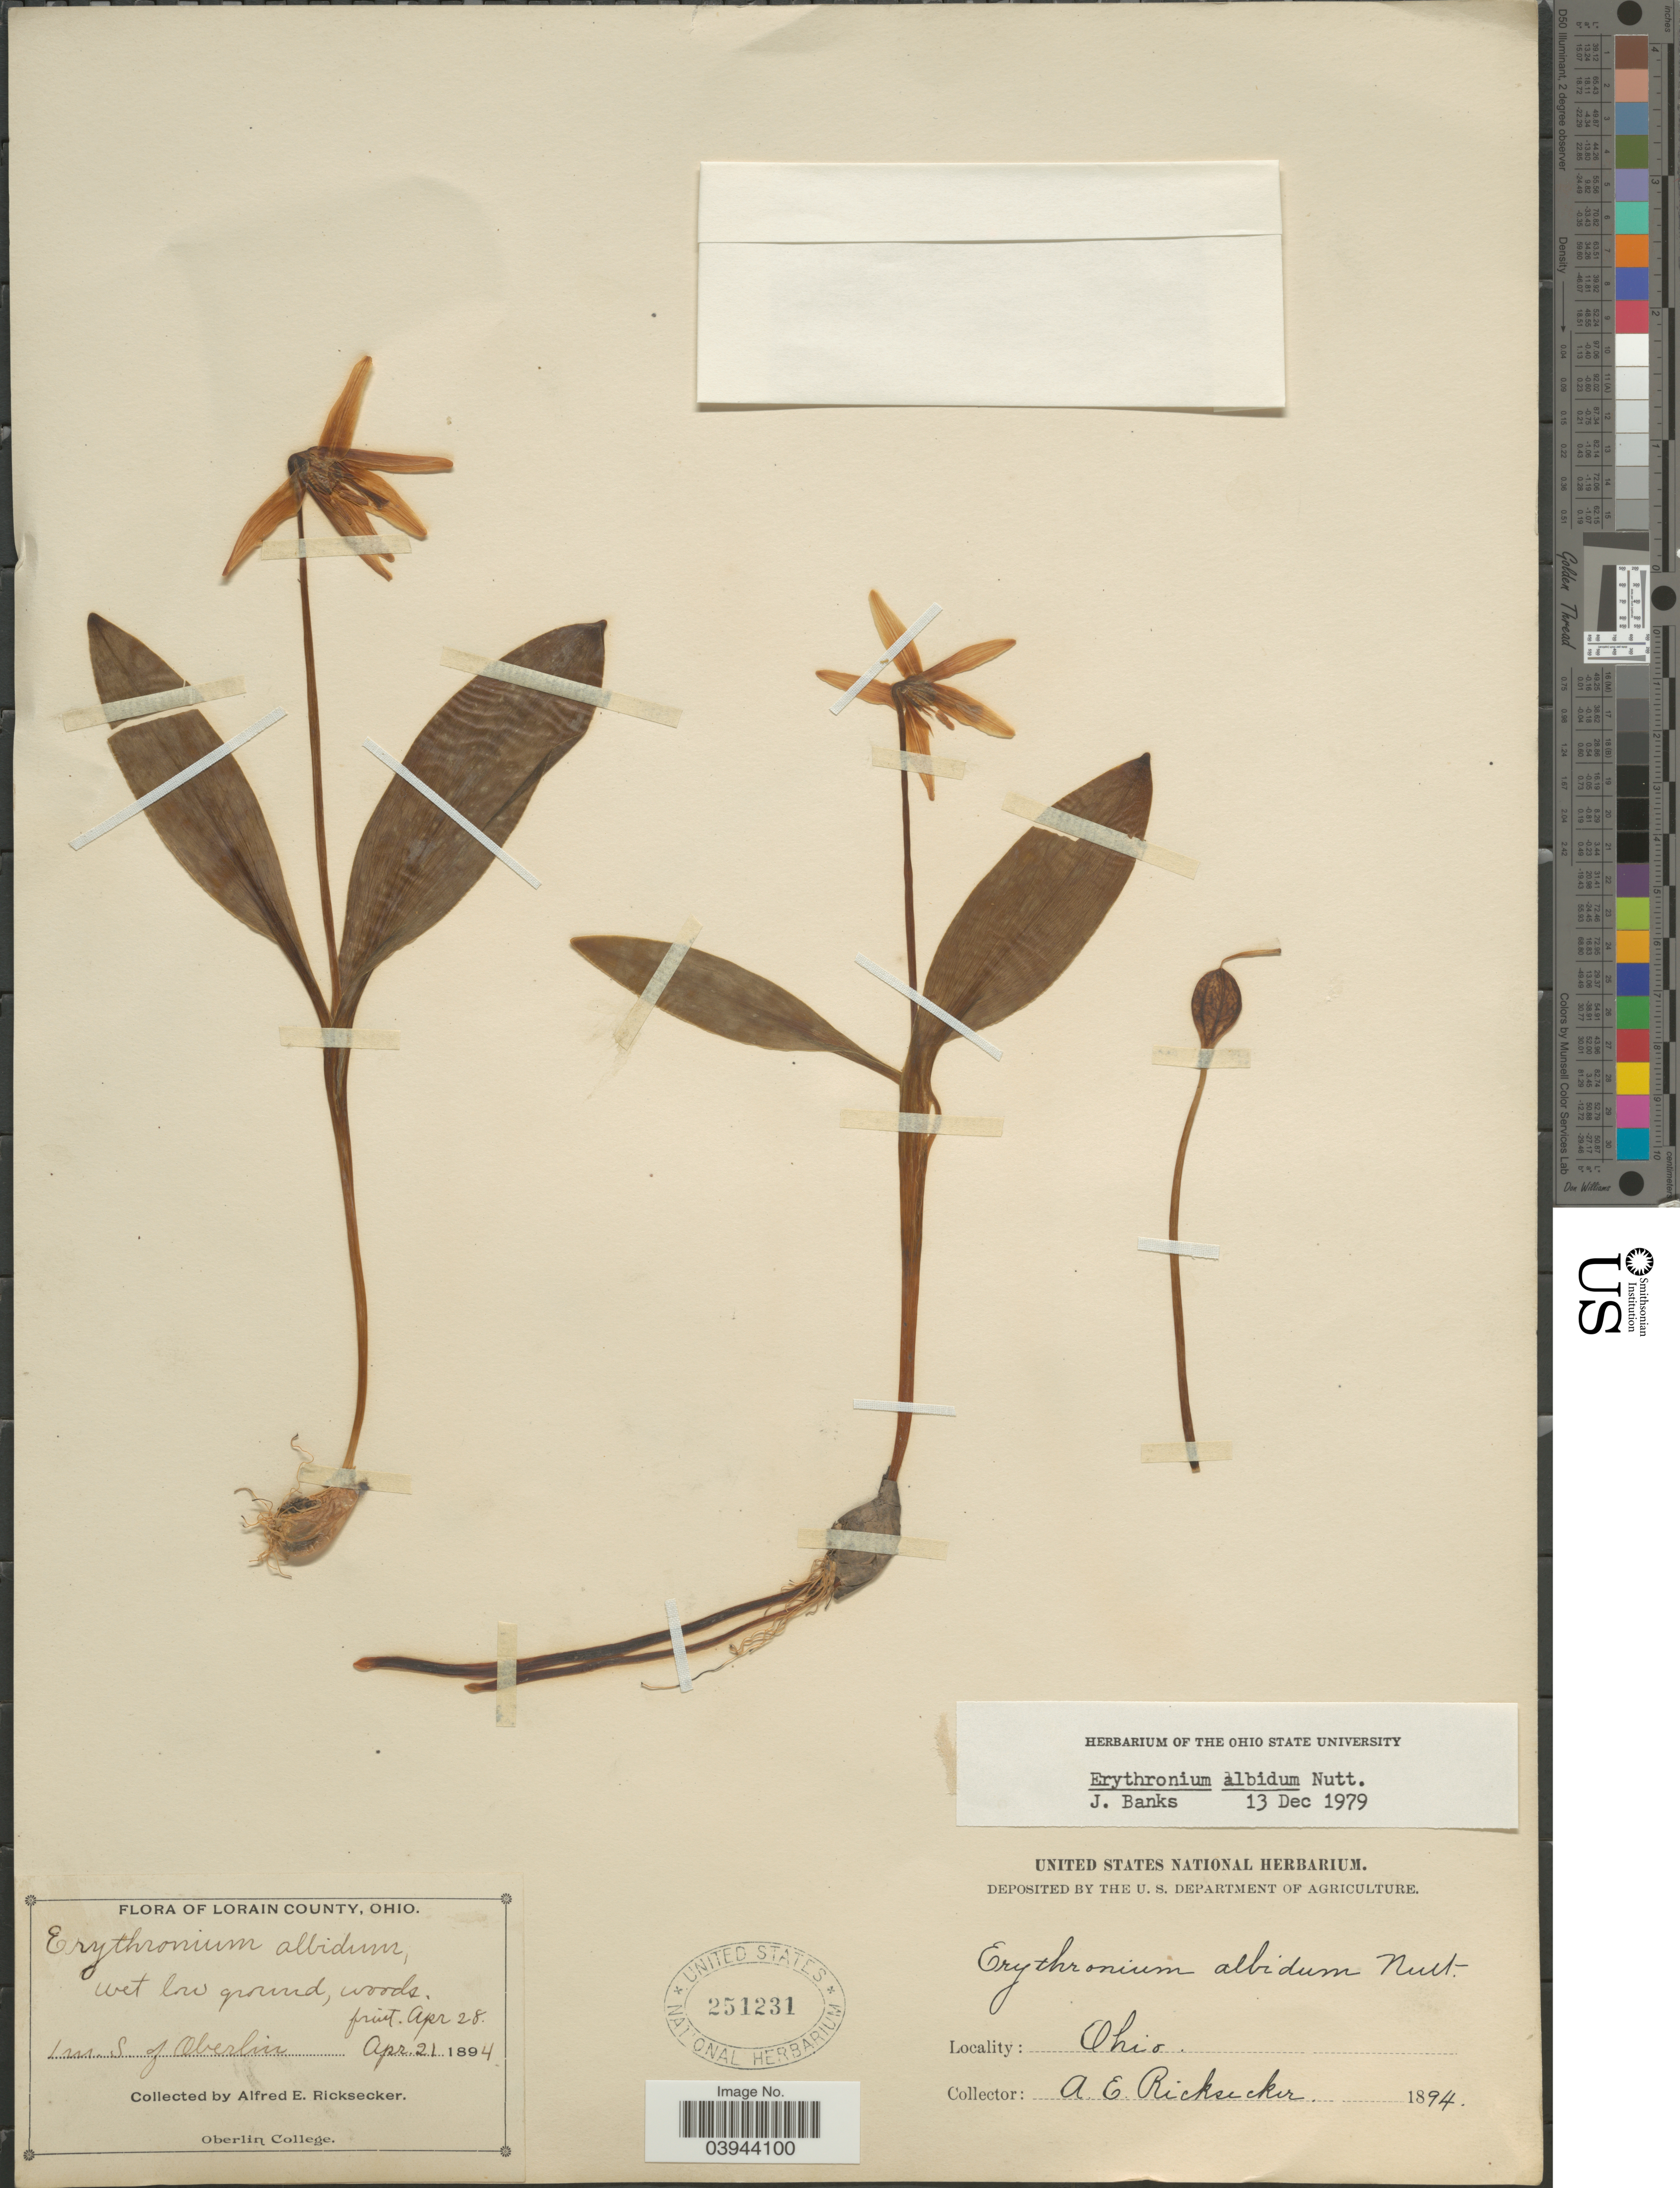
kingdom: Plantae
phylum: Tracheophyta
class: Liliopsida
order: Liliales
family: Liliaceae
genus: Erythronium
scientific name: Erythronium albidum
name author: Nutt.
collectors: A. E. Ricksecker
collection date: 1894-04-21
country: United States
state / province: Ohio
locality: Lorain County. 1 m. S. of Oberlin.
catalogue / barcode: US 251231